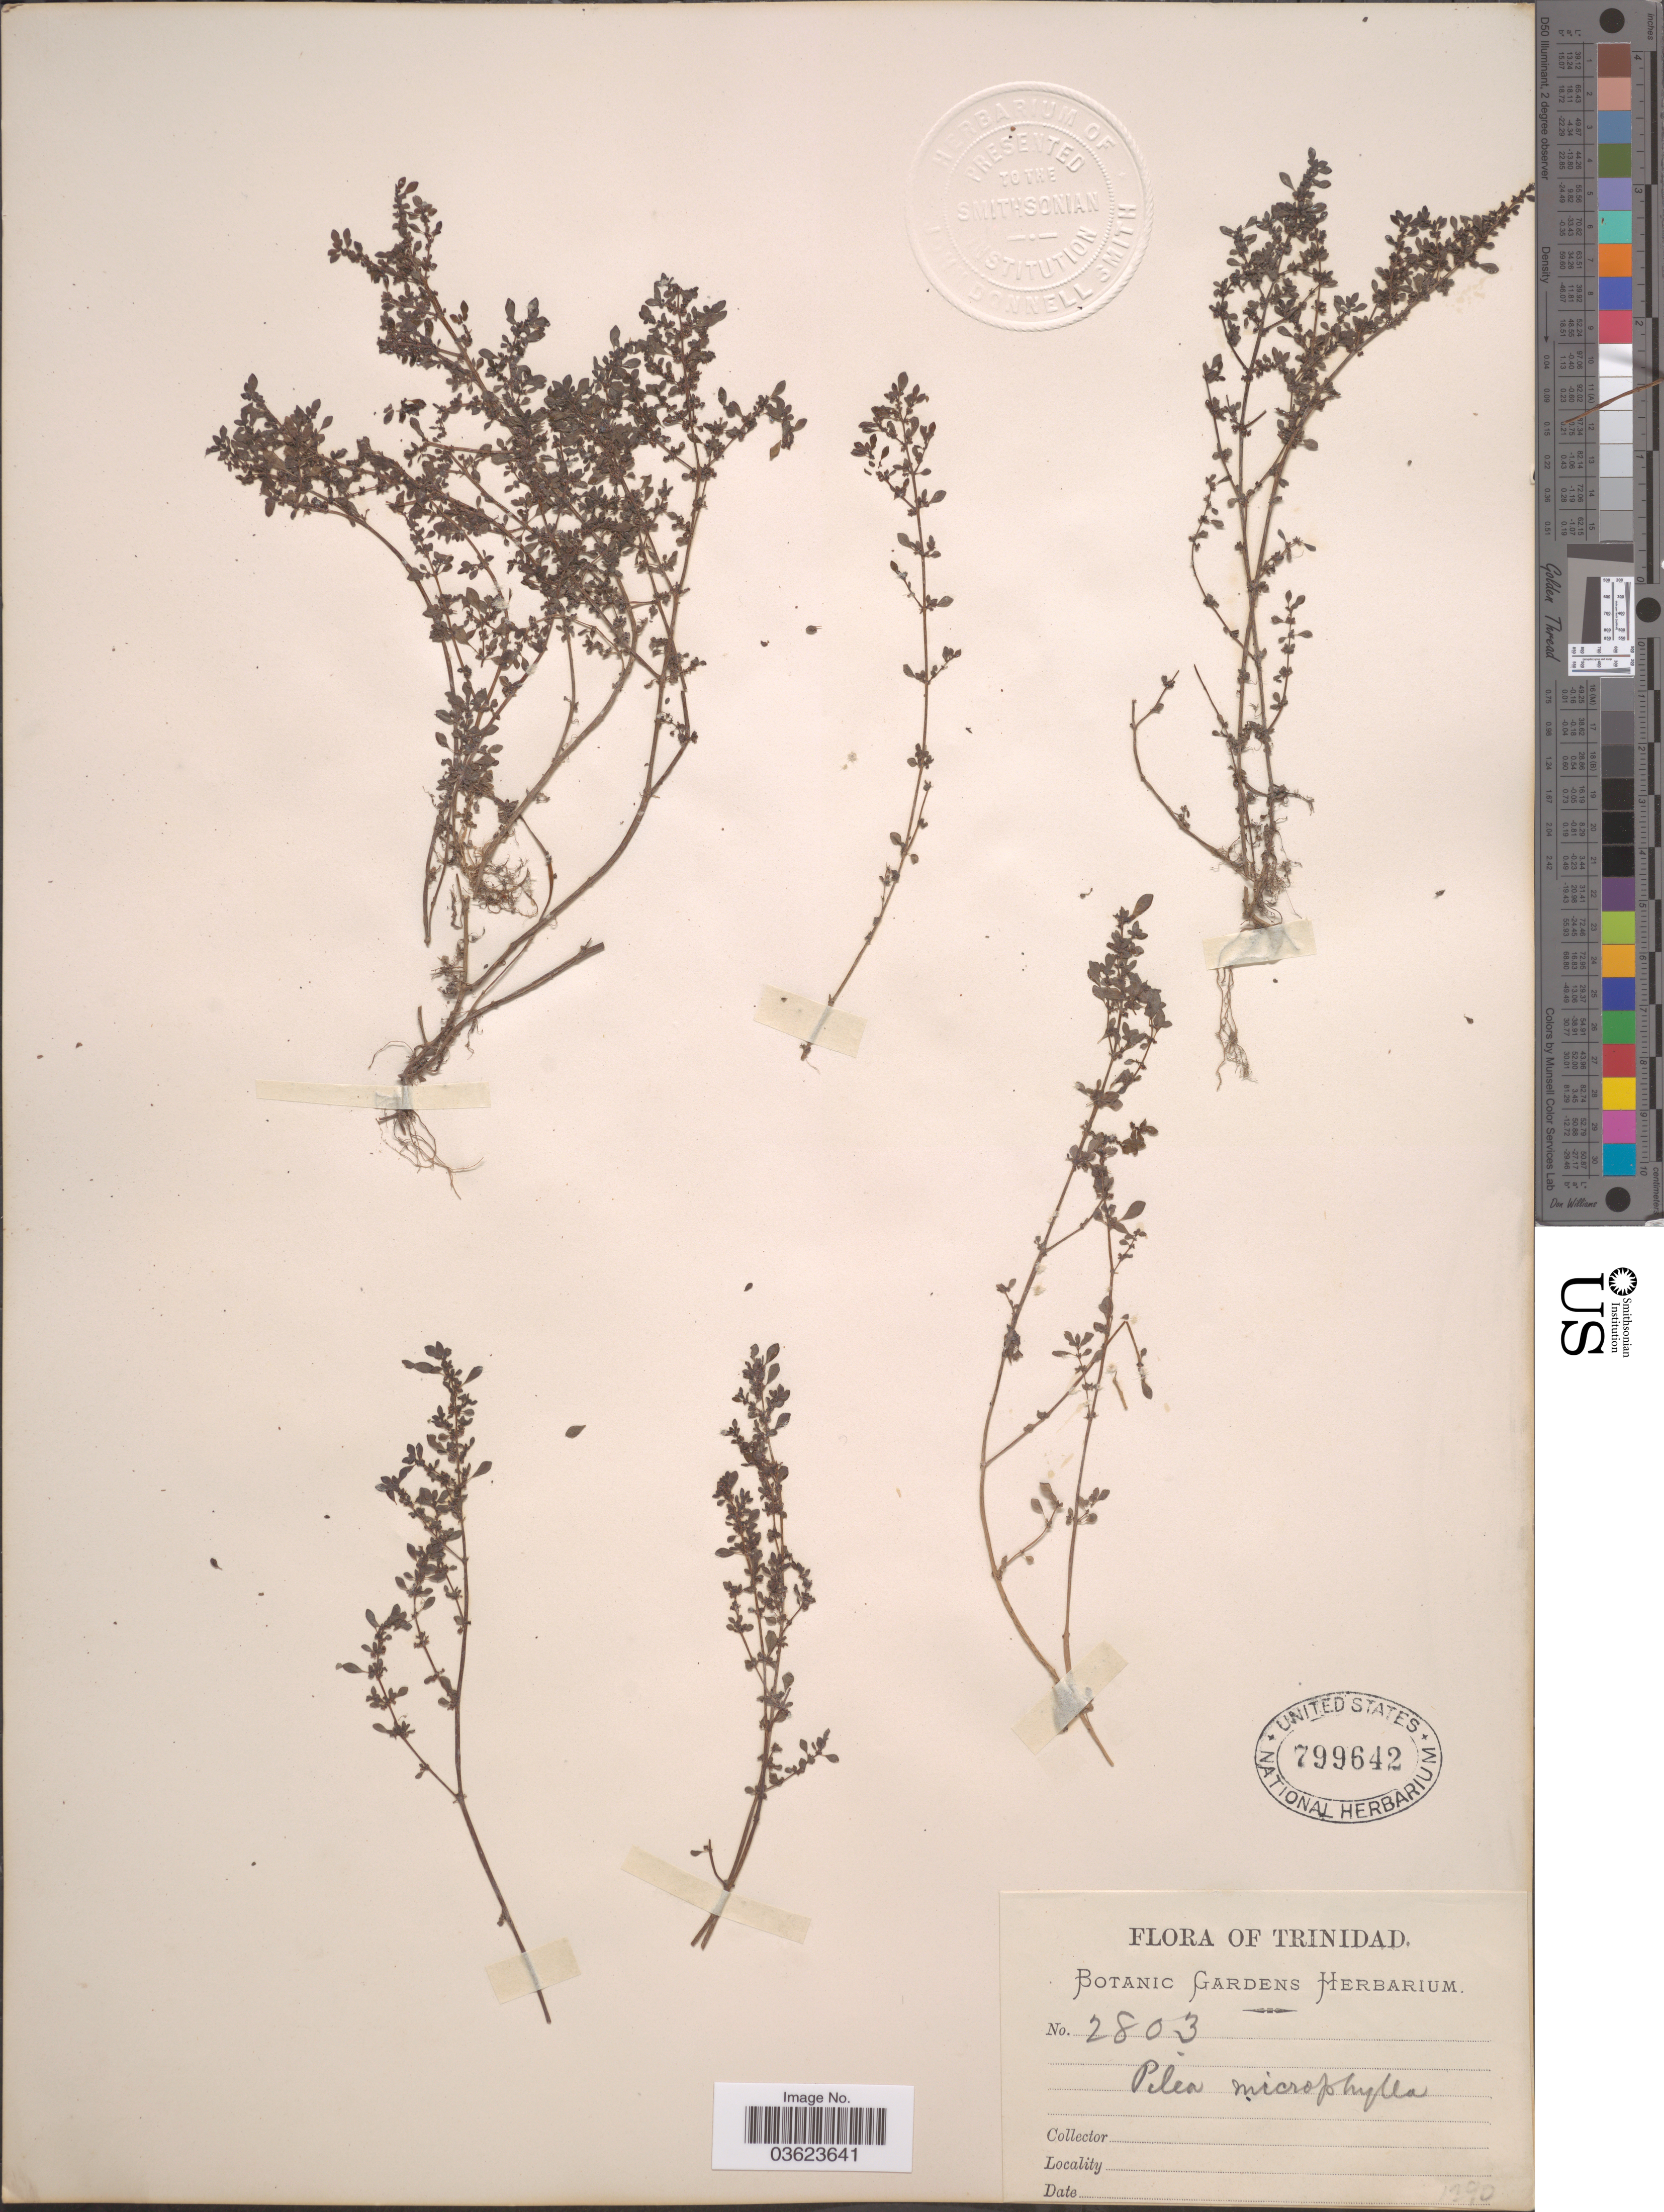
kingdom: Plantae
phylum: Tracheophyta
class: Magnoliopsida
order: Rosales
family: Urticaceae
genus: Pilea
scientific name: Pilea microphylla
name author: (L.) Liebm.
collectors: ex herb. Botanic Gardens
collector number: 2803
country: Trinidad and Tobago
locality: Trinidad.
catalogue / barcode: US 799642